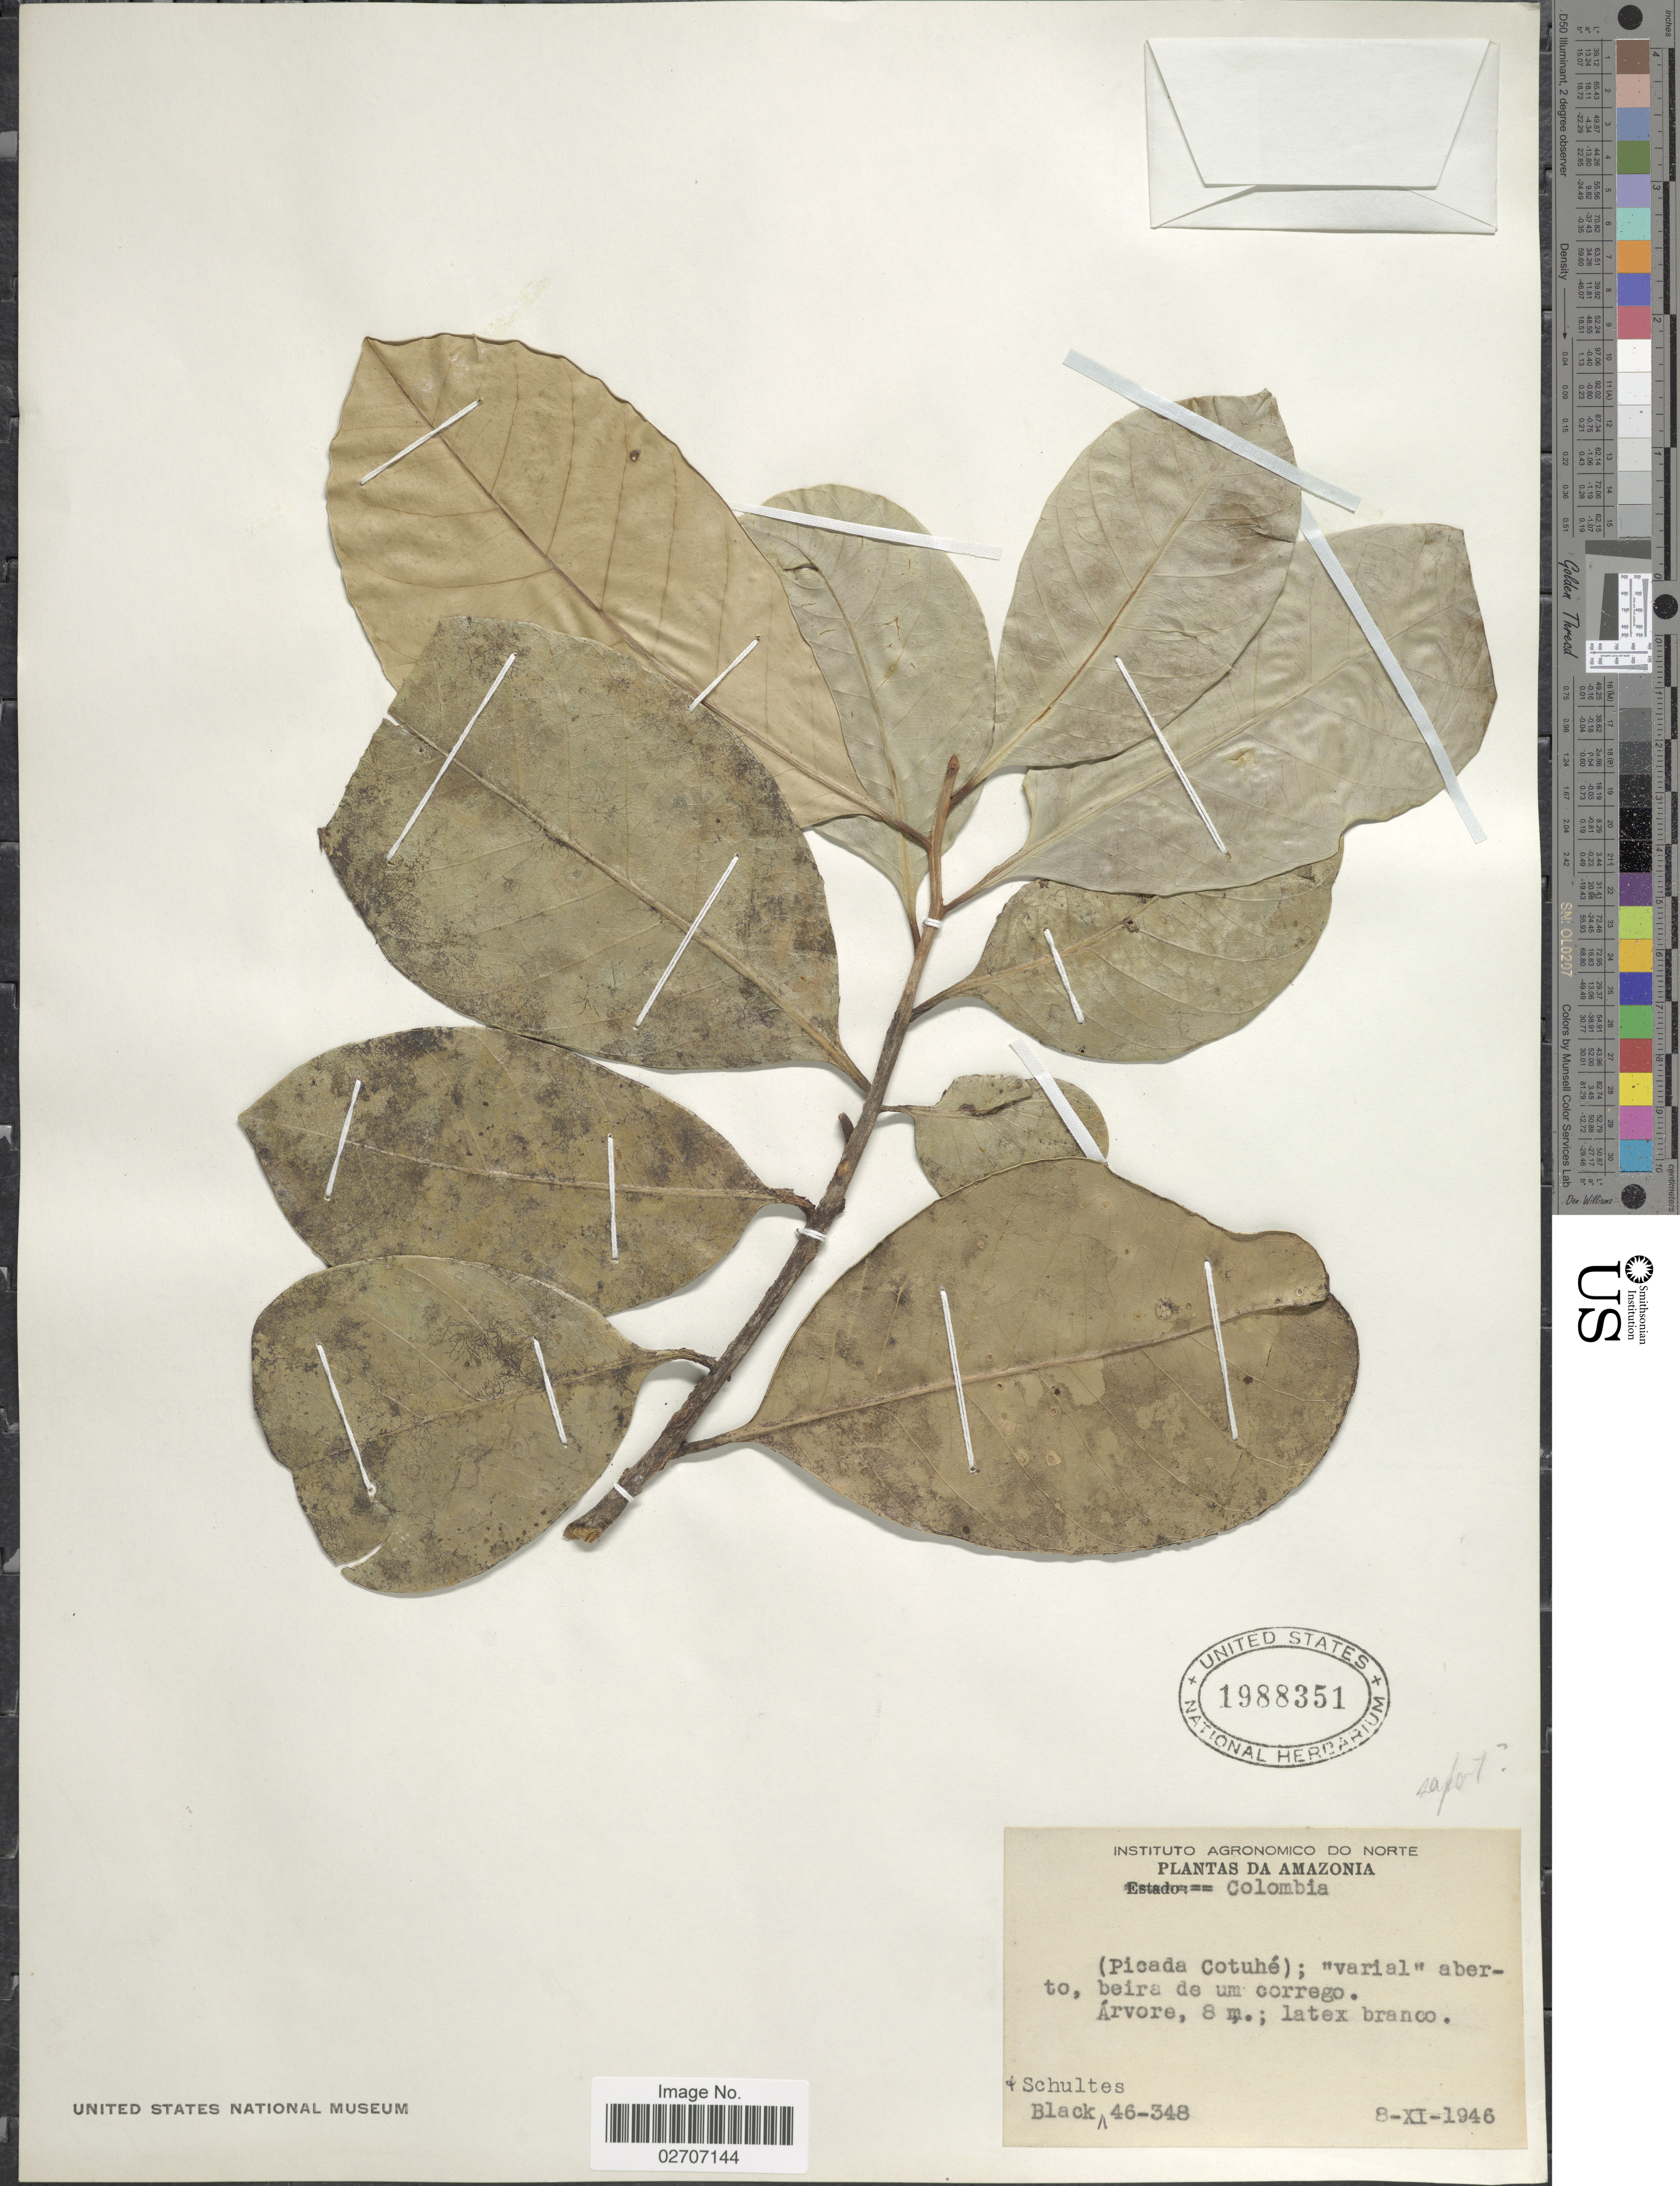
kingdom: Plantae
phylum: Tracheophyta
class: Magnoliopsida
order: Ericales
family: Sapotaceae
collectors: -- Black & -- Schultes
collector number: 46-348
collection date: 1946-11-08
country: Colombia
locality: Colombia, Amazonia. beira de um corrego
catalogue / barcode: US 1988351